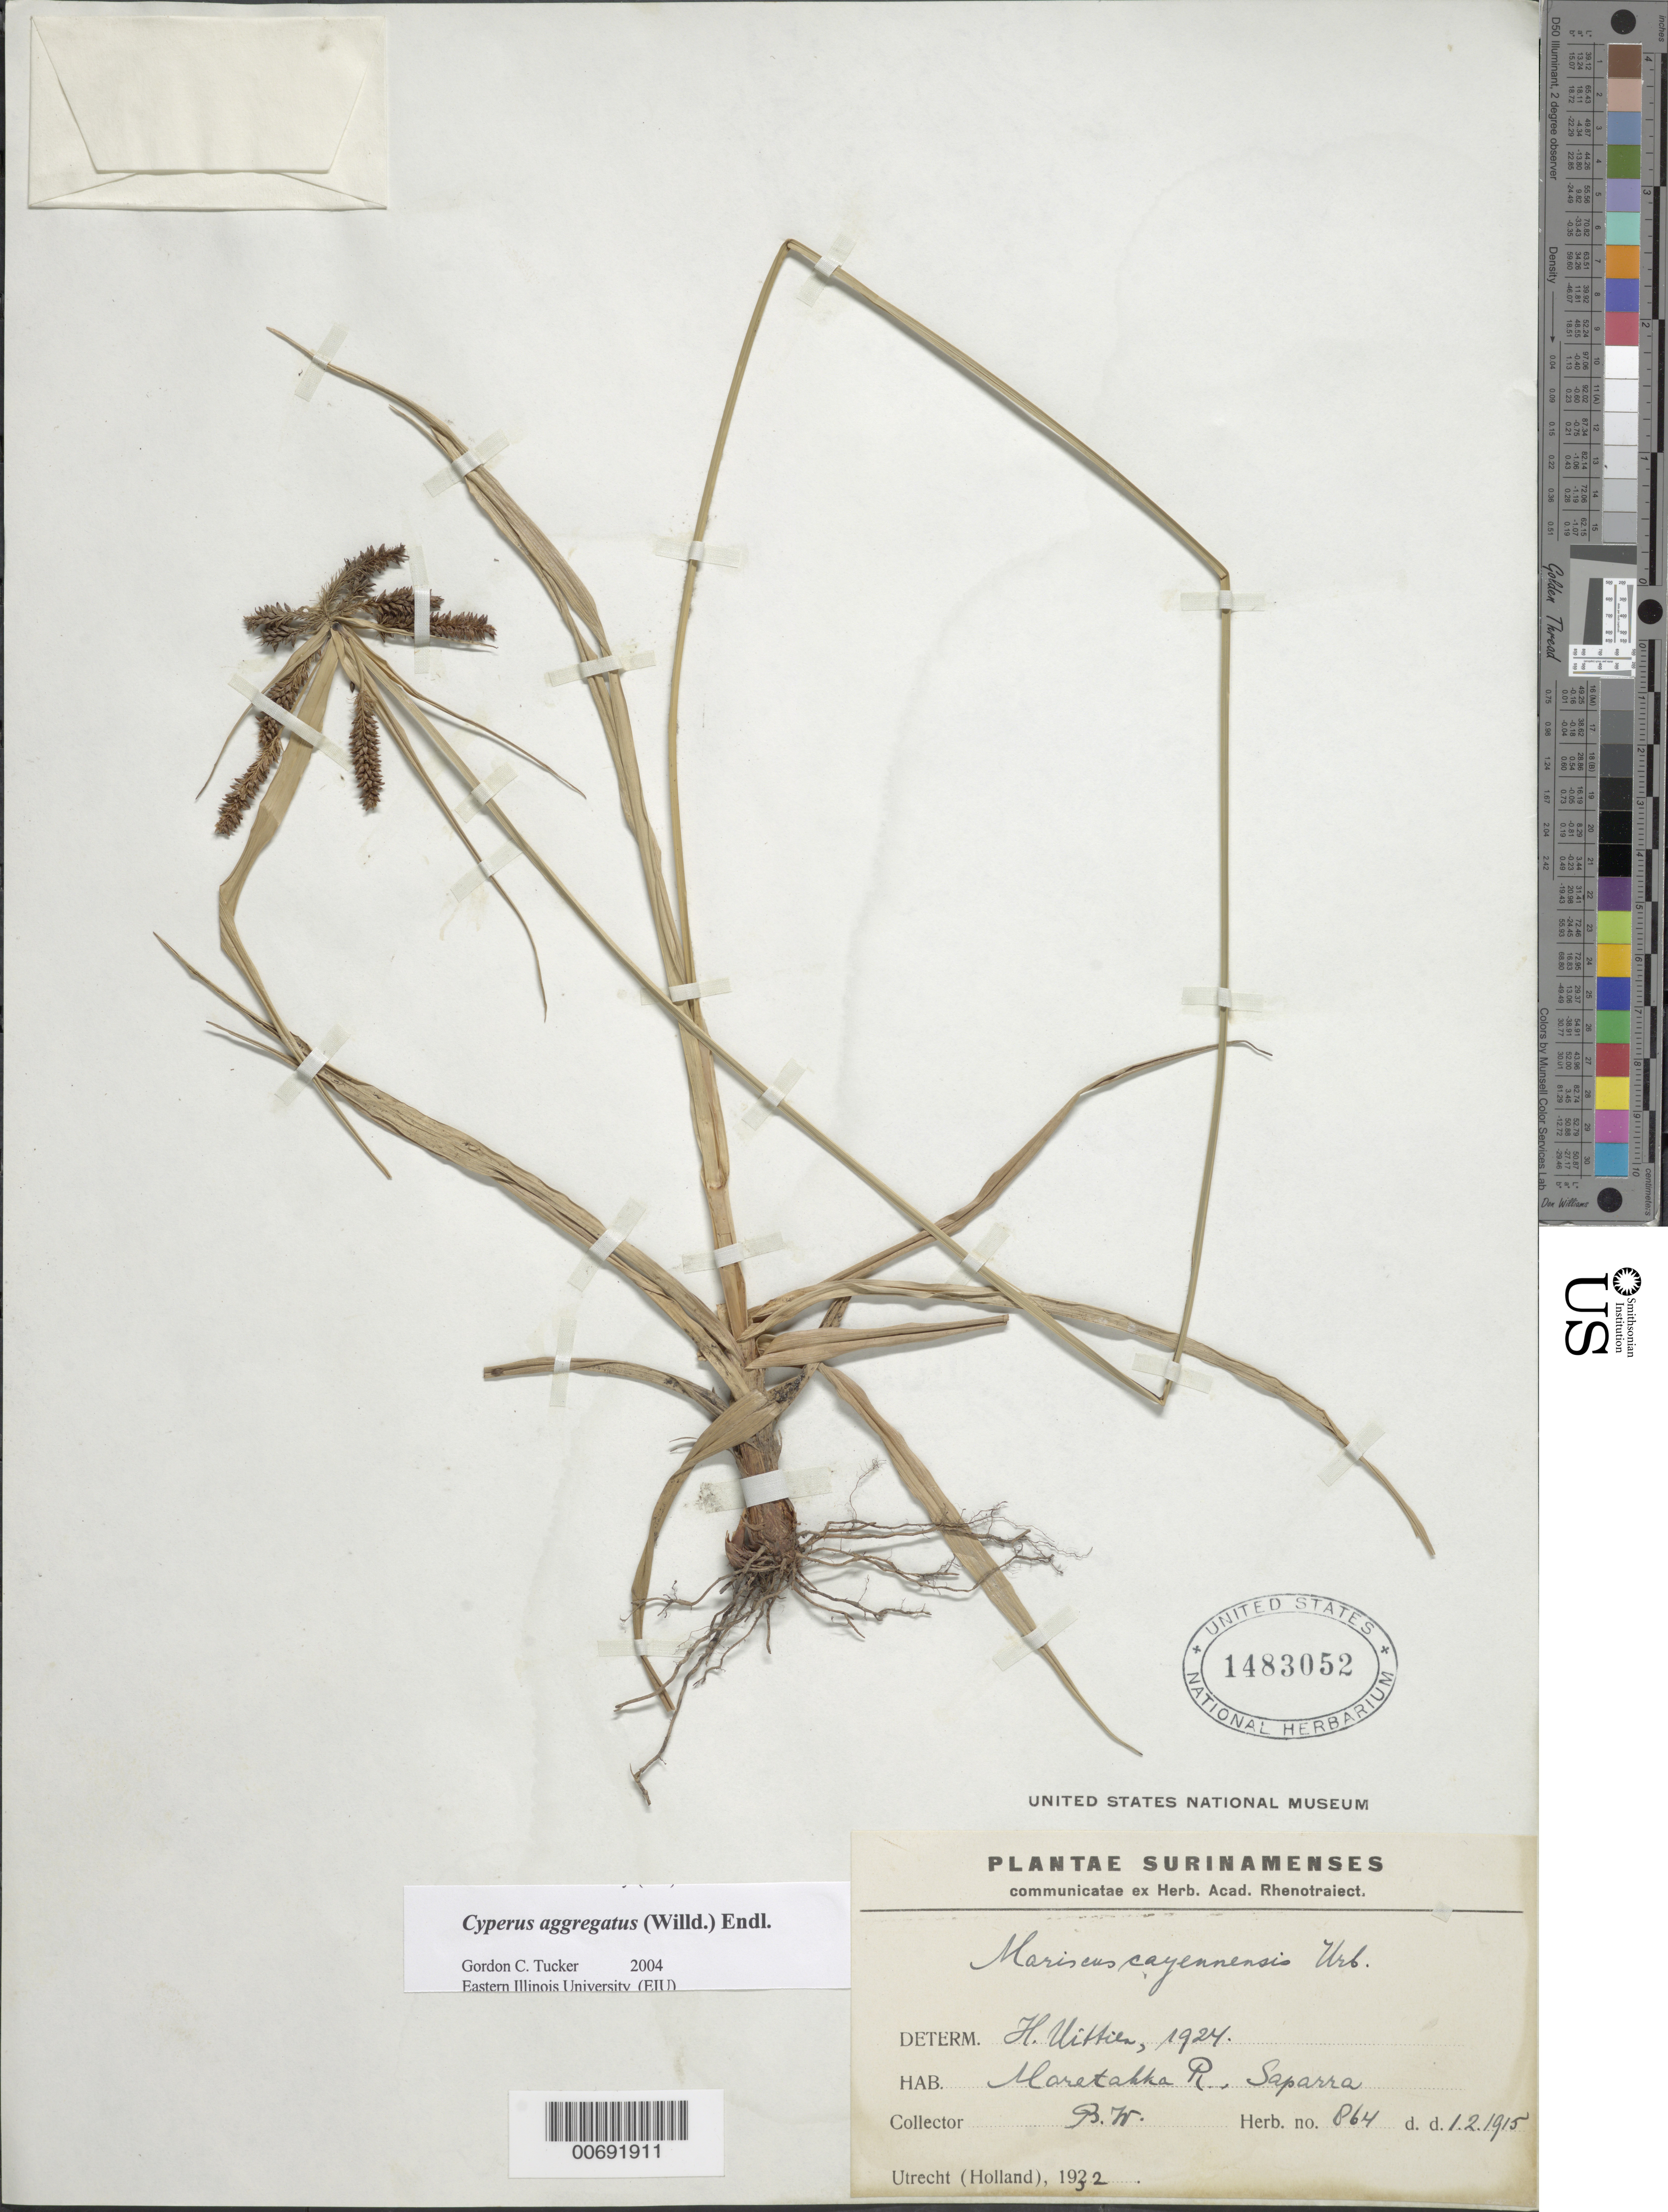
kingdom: Plantae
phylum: Tracheophyta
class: Liliopsida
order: Poales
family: Cyperaceae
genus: Cyperus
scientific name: Cyperus aggregatus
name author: (Willd.) Endl.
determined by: Tucker, G. C.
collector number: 864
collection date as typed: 1-Feb-15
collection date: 1915-02-01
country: Suriname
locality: Maratakka R., Saparra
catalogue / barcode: US 1483052